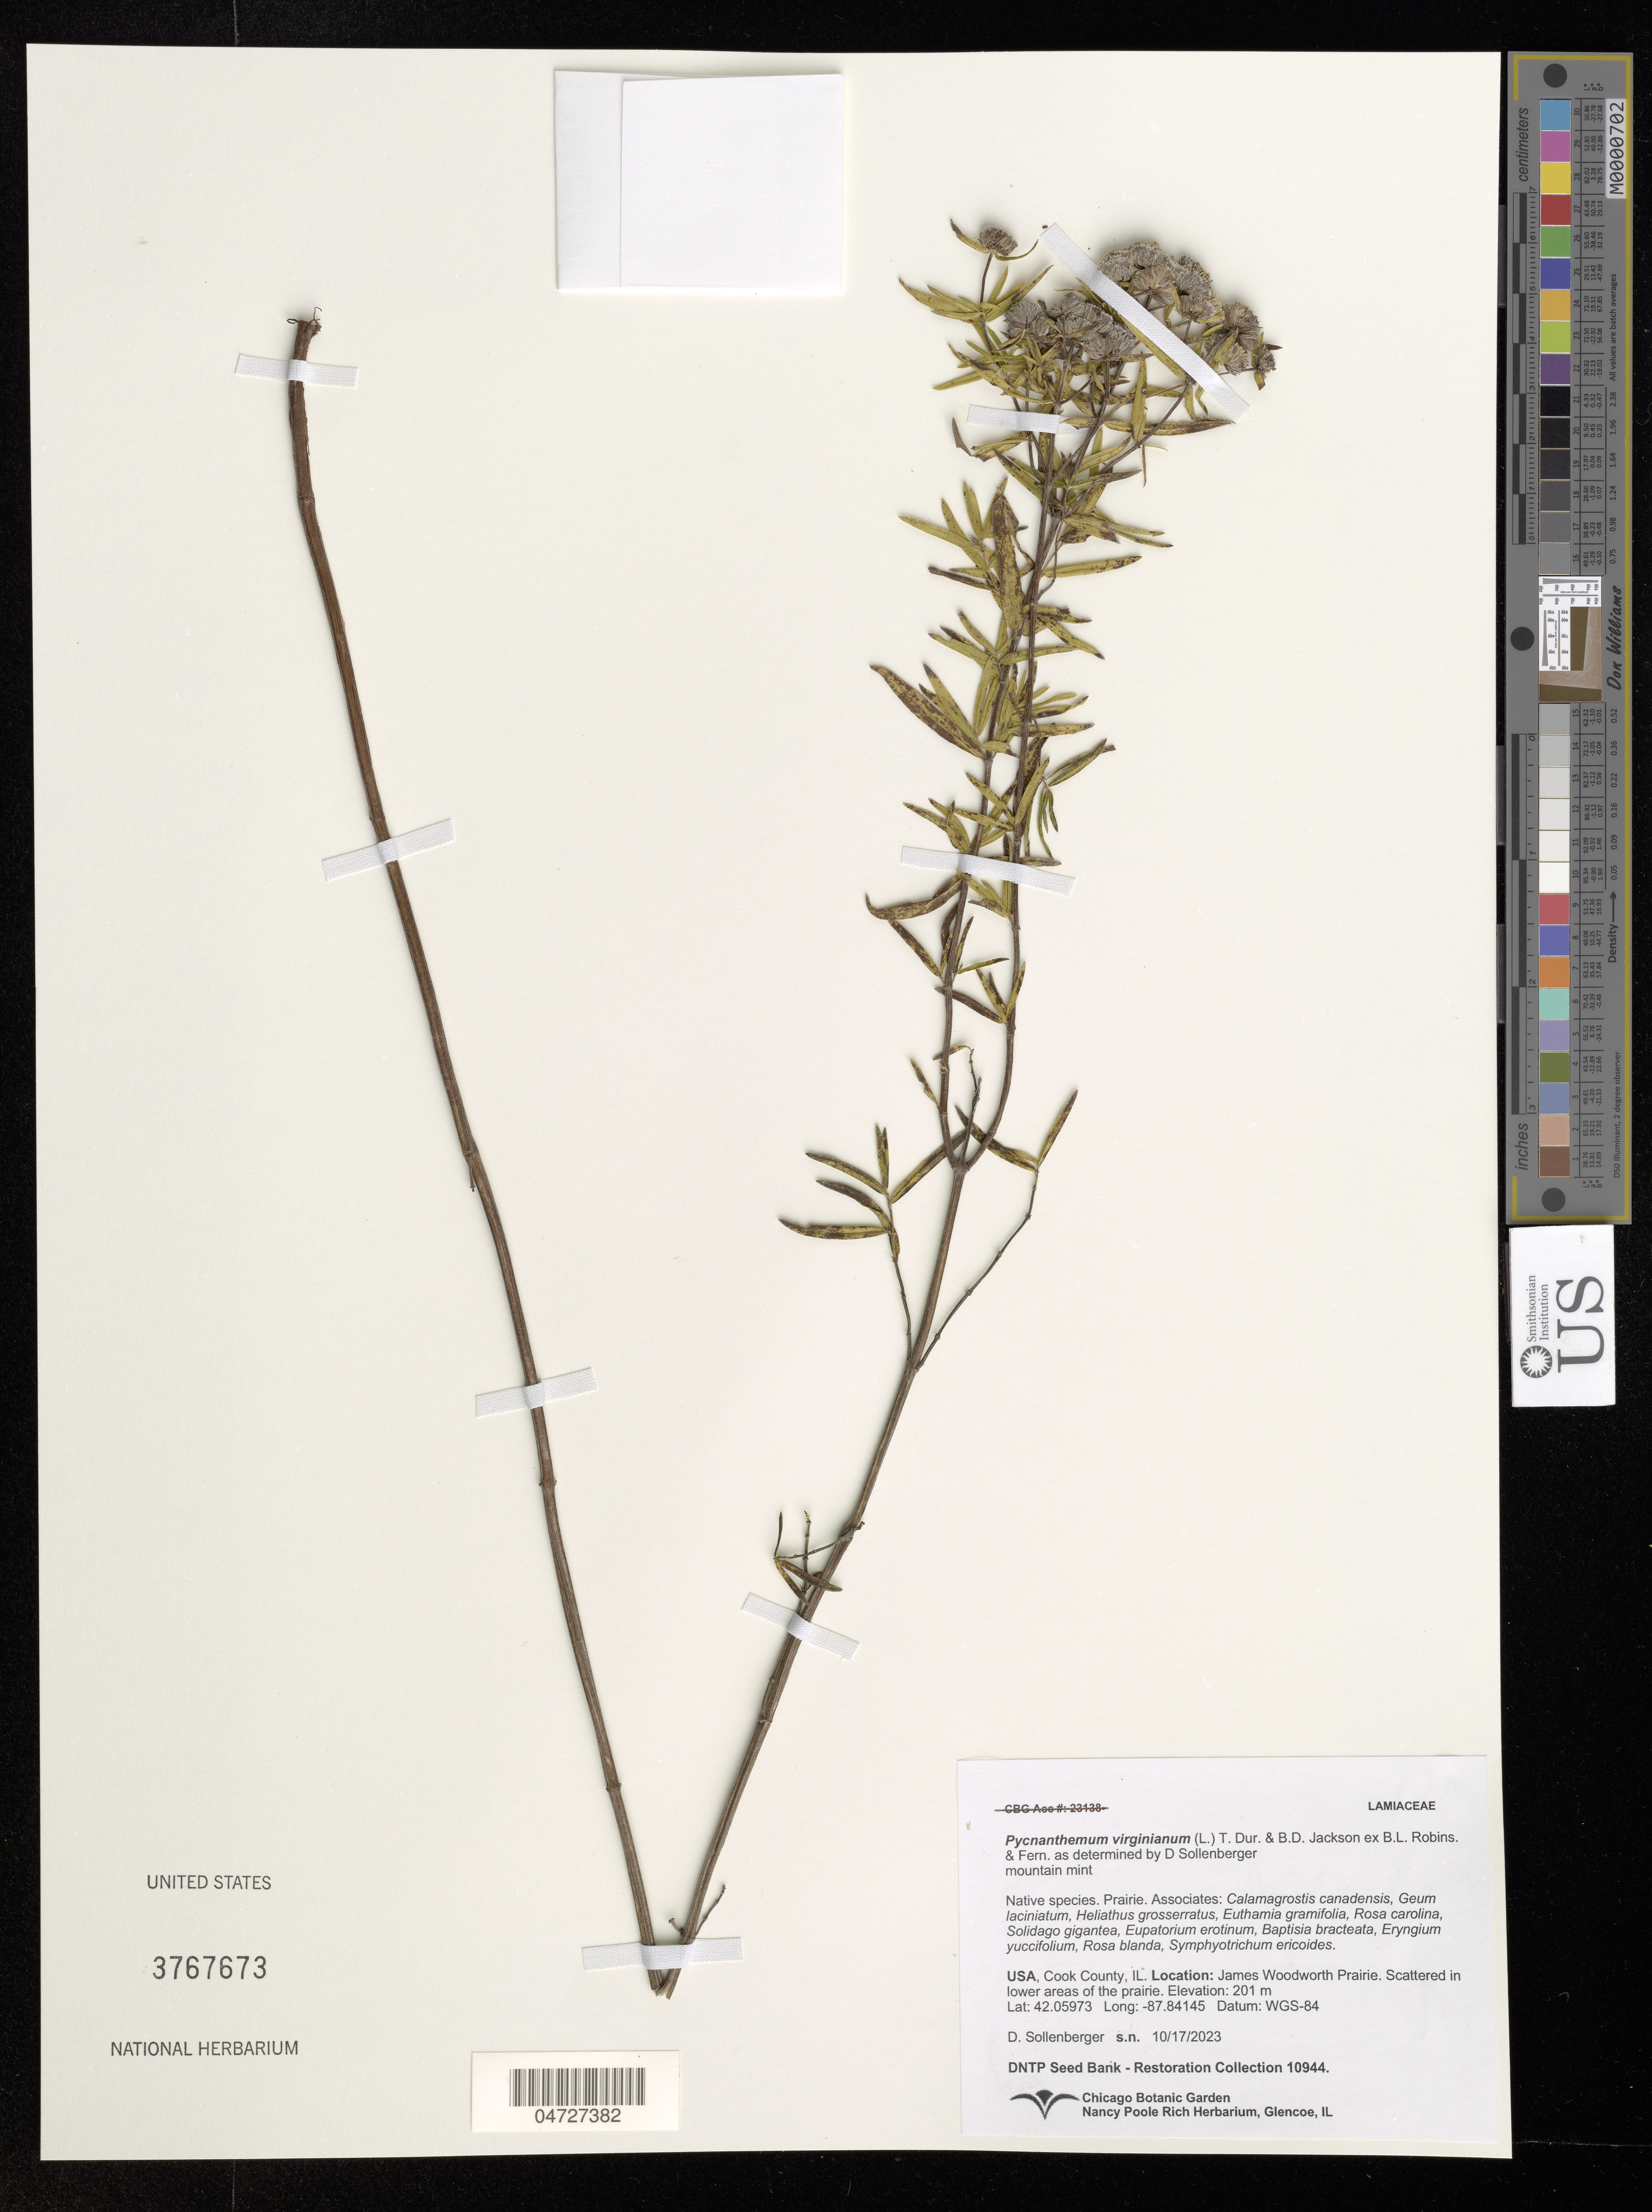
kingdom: Plantae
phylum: Tracheophyta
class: Magnoliopsida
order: Lamiales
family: Lamiaceae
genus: Pycnanthemum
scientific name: Pycnanthemum virginianum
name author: (L.) Durand & B.D. Jacks. ex B.L. Rob. & Fernald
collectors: D. Sollenberger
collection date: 2023-10-17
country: United States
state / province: Illinois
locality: Cook County. James Woodworth Prairie. Scattered in lower areas of the prairie.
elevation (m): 201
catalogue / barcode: US 3767673